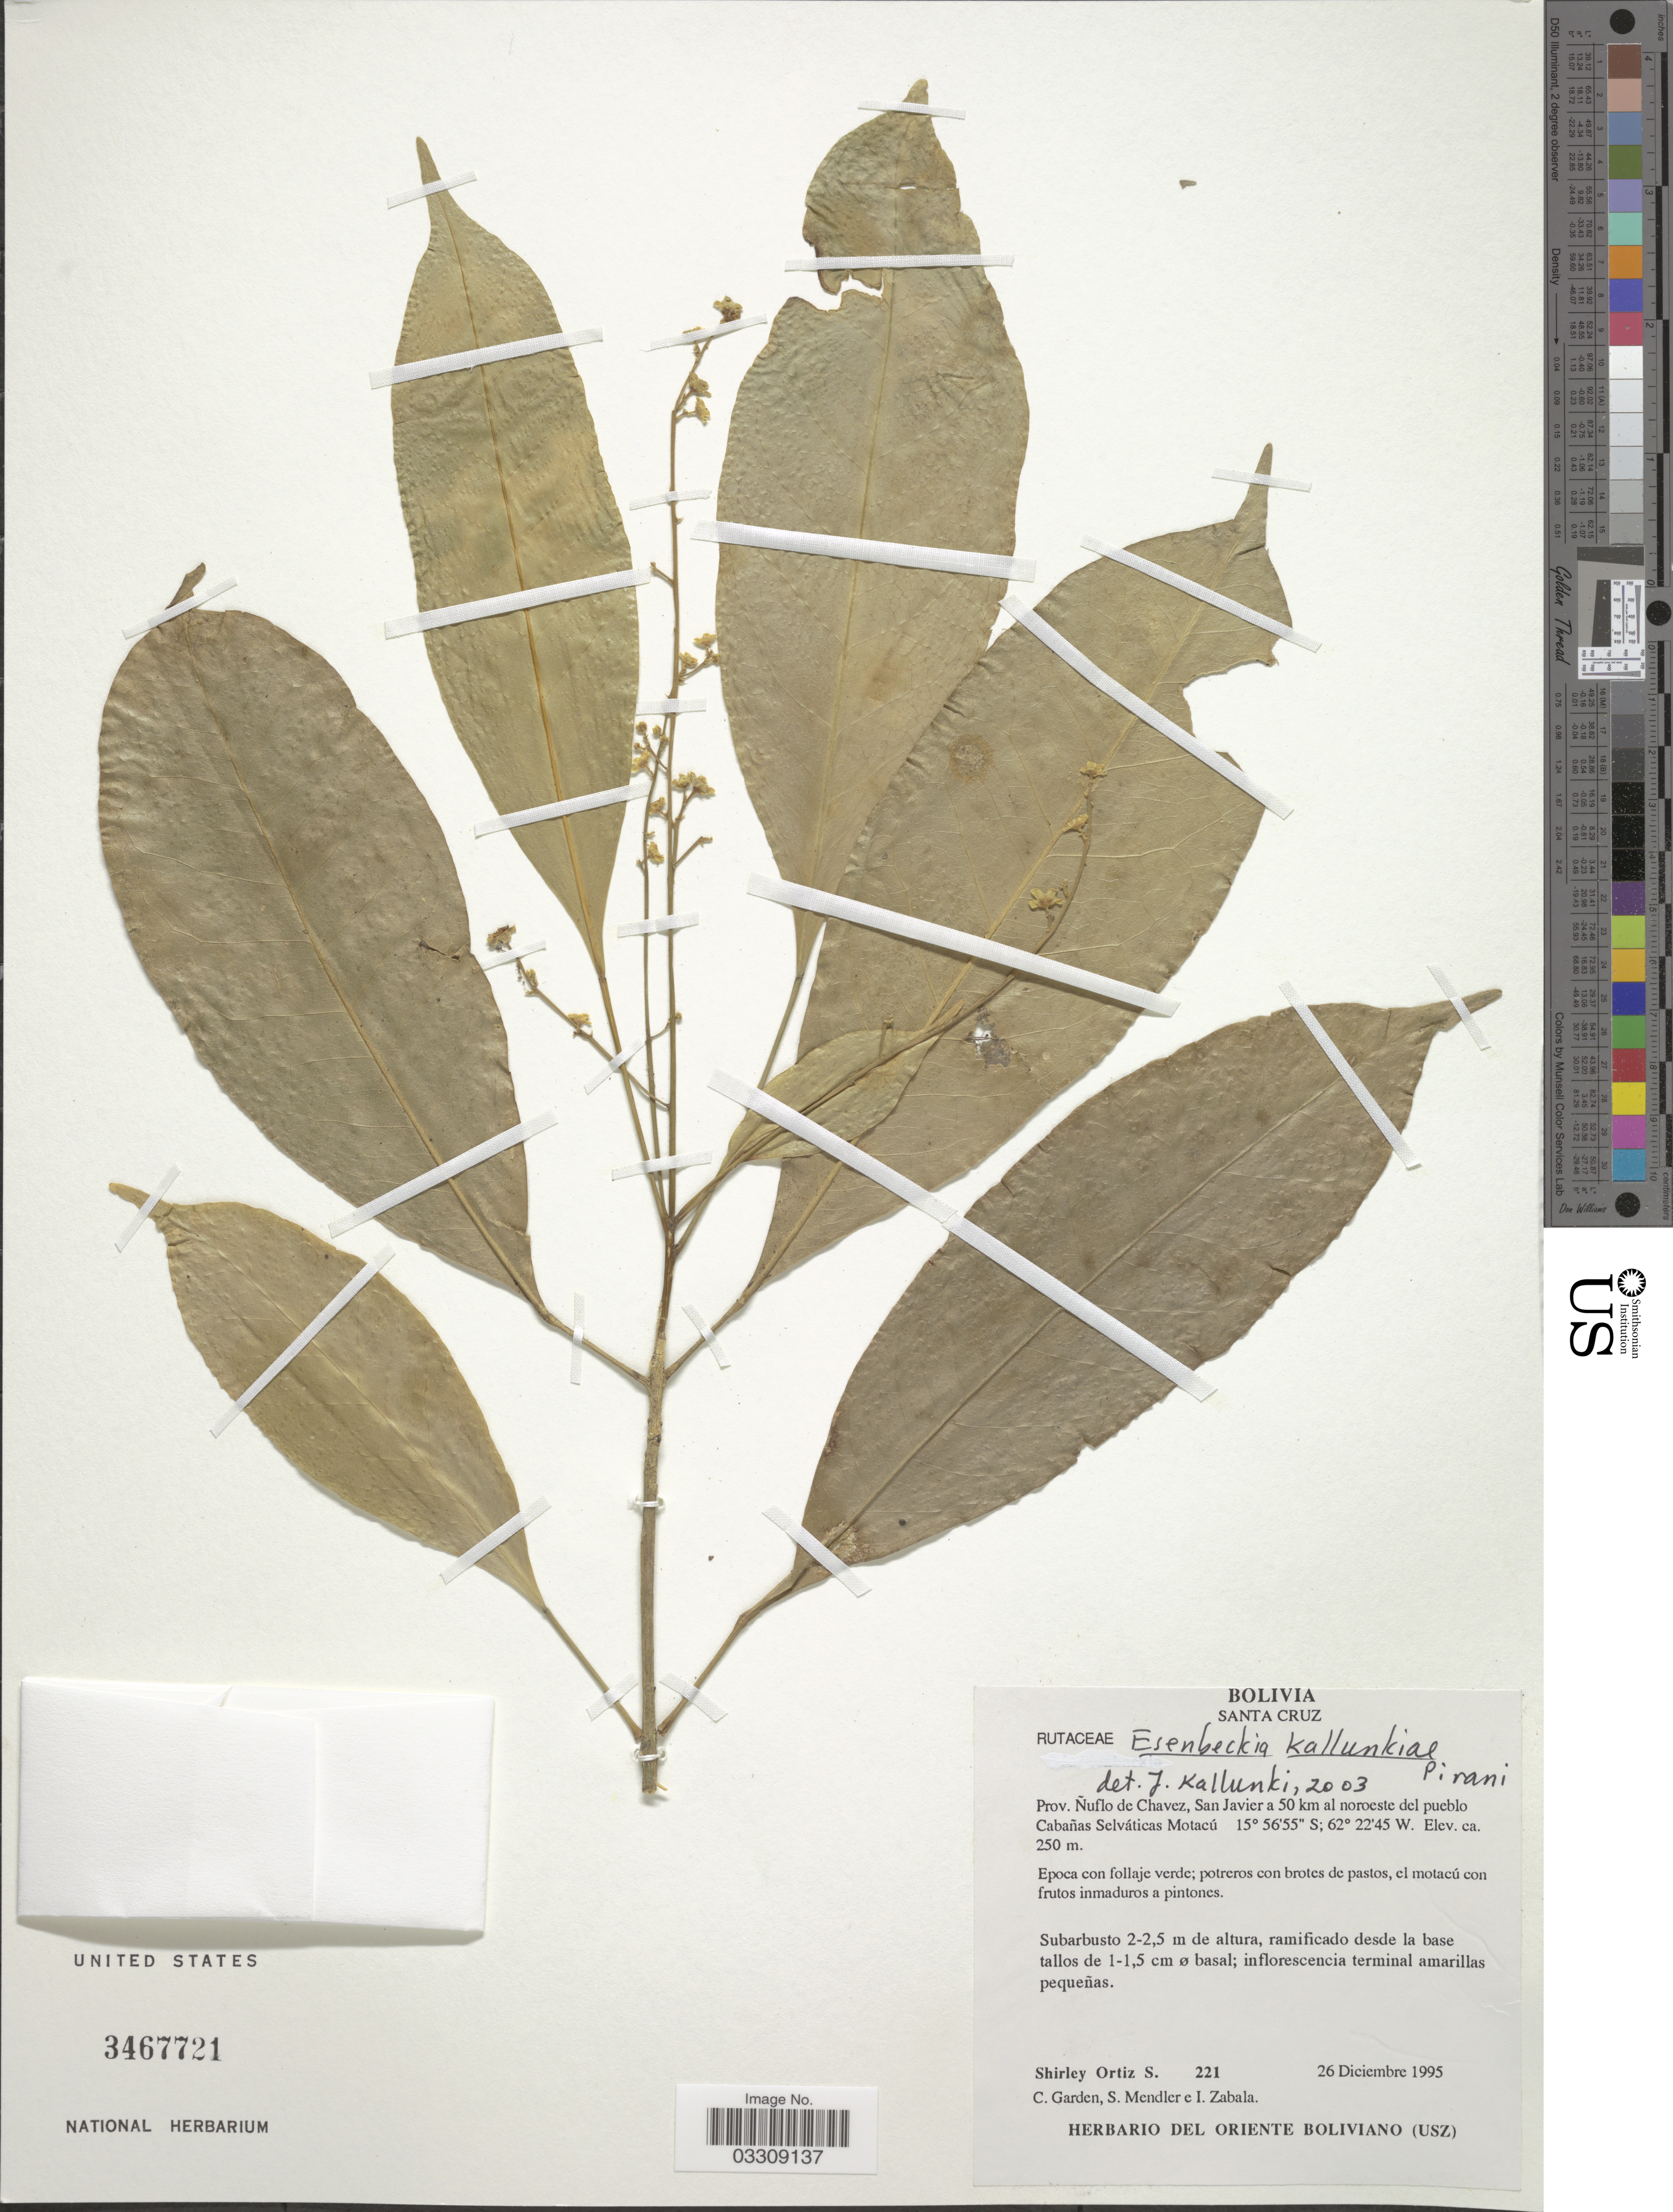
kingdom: Plantae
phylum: Tracheophyta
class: Magnoliopsida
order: Sapindales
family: Rutaceae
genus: Esenbeckia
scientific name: Esenbeckia kallunkiae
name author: Pirani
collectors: S. Ortiz S., C. Garden, S. Mendler & I. Zabala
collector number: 221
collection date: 1995-12-26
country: Bolivia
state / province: Santa Cruz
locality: Prov. Ñuflo de Chavez, San Javier a 50 km al noroeste del pueblo Cabañas Selváticas Motacú.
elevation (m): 250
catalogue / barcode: US 3467721